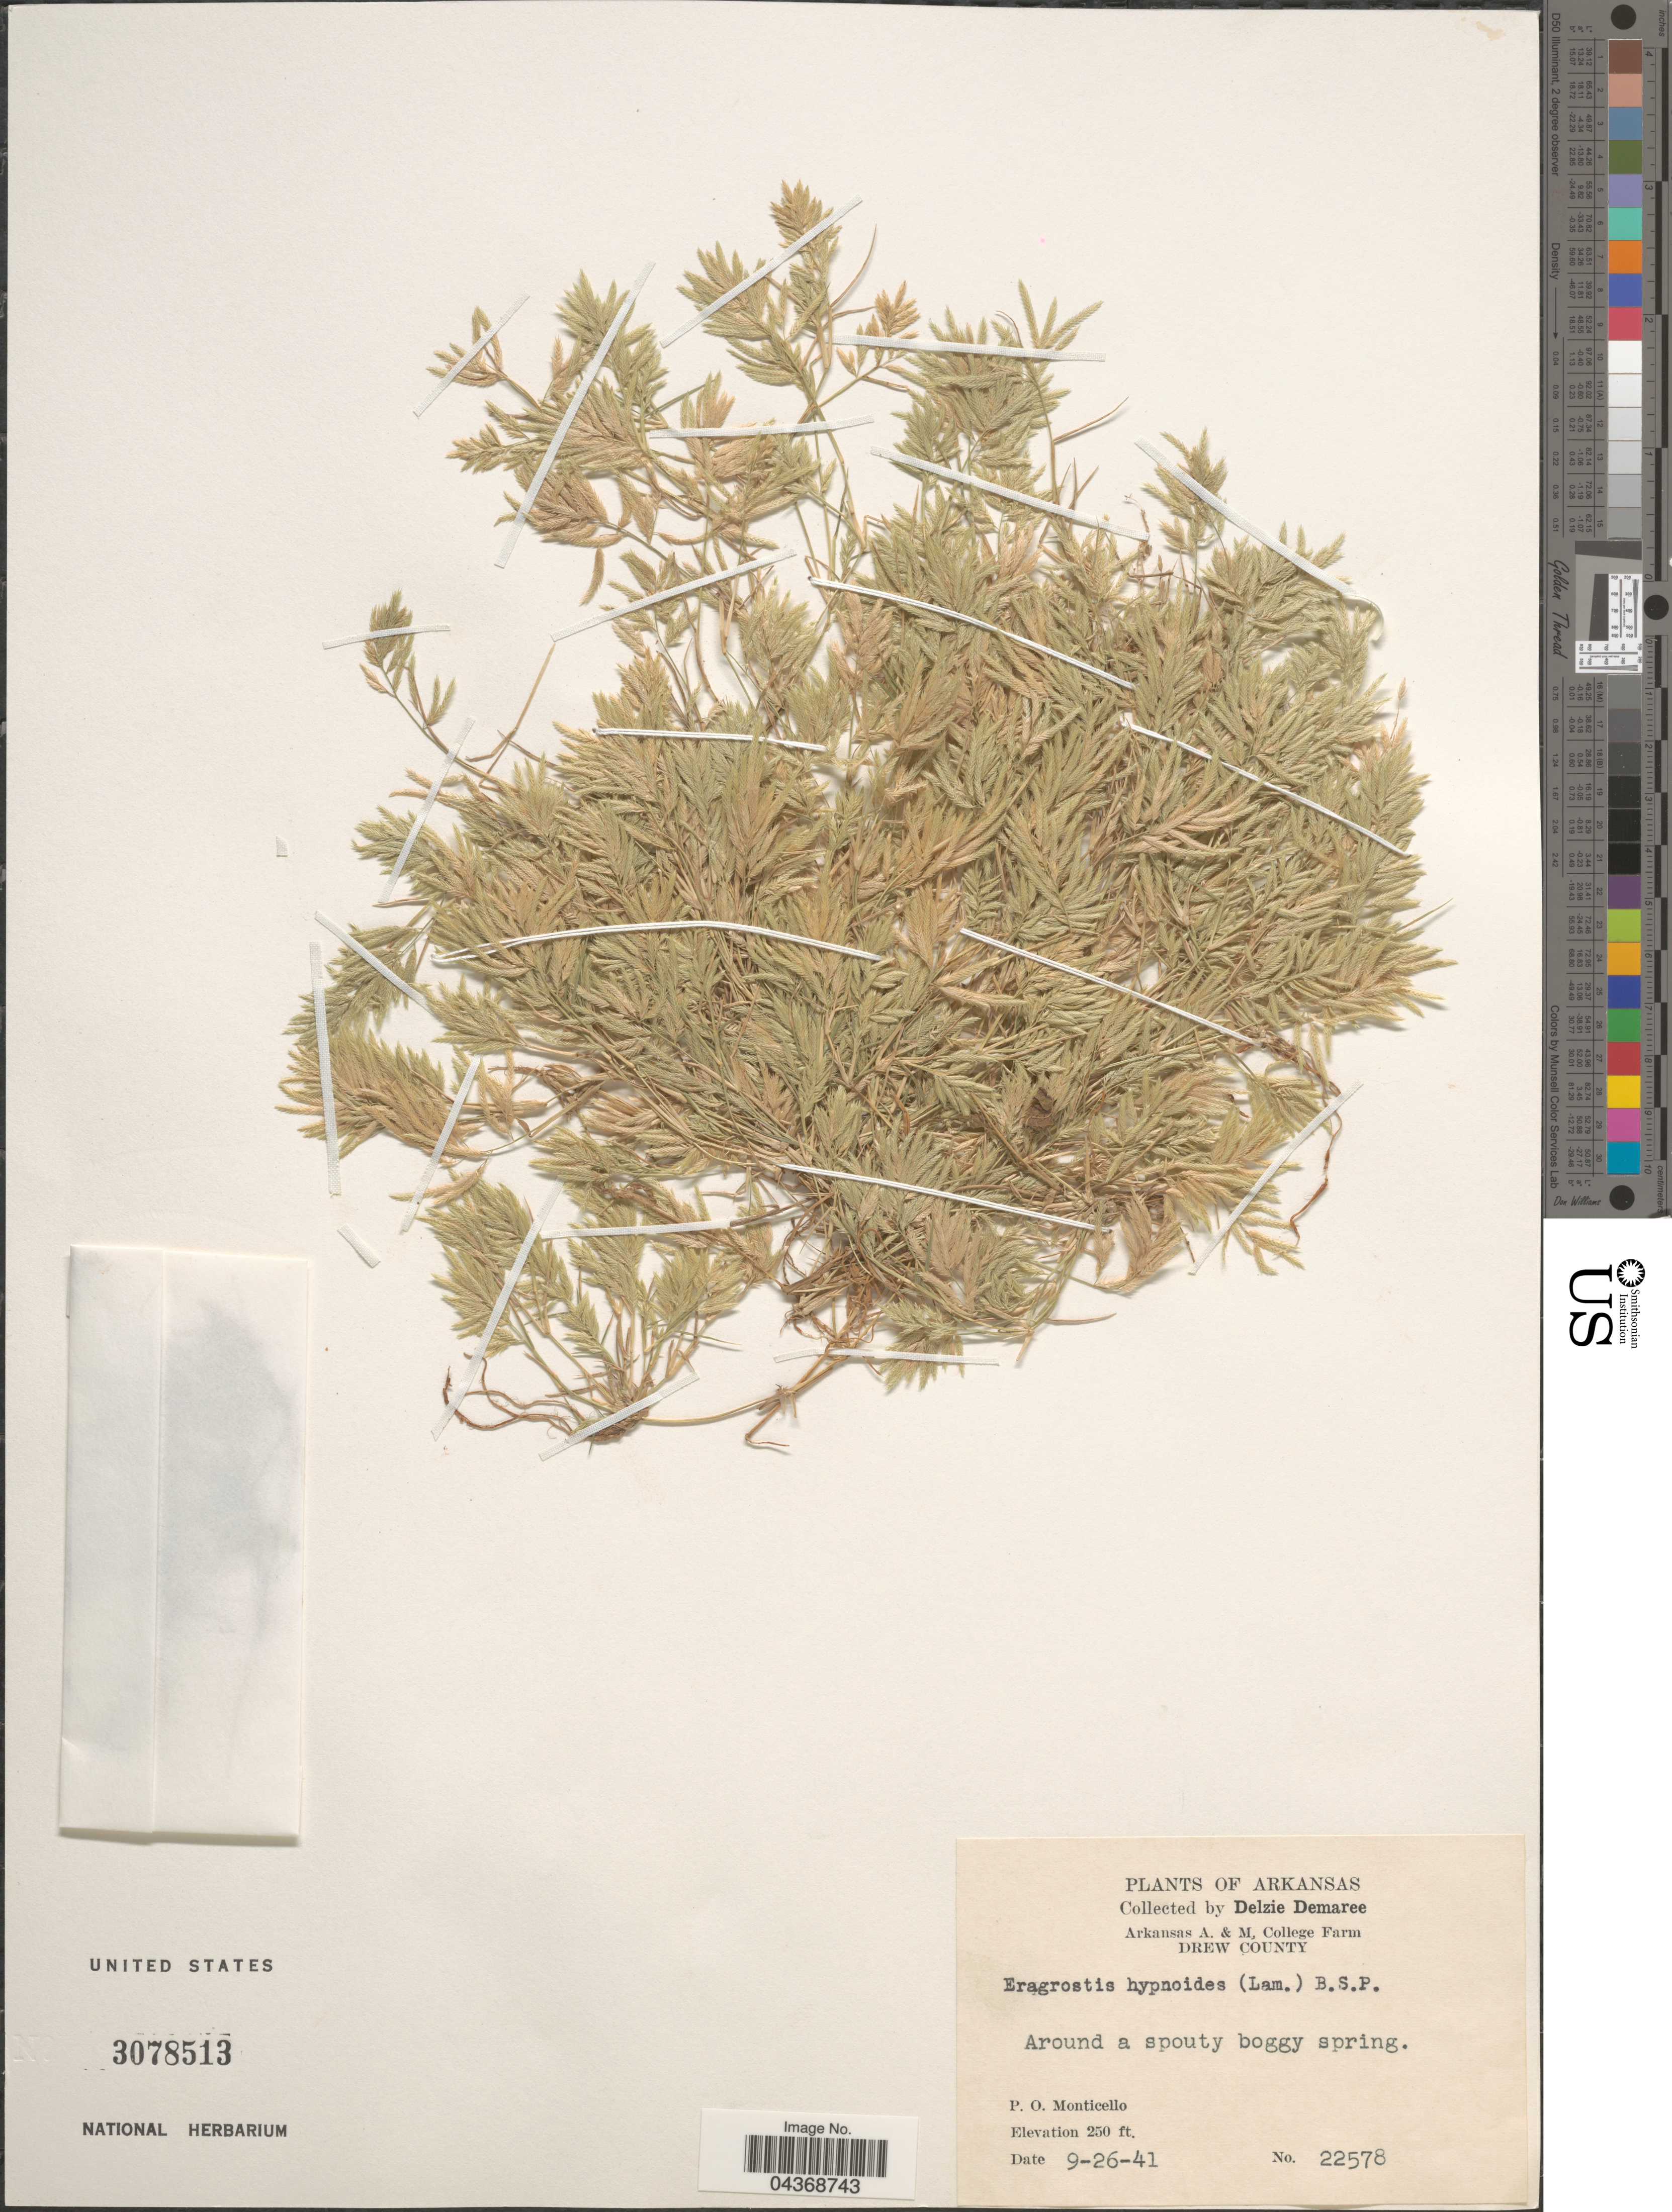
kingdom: Plantae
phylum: Tracheophyta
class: Liliopsida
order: Poales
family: Poaceae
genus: Eragrostis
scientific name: Eragrostis hypnoides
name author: (Lam.) Britton, Stearns & Poggenb.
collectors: D. Demaree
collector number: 22578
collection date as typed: Transcribed d/m/y: 26/9/41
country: United States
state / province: Arkansas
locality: Arkansas A. & M. College Farm. Drew County. P. O. Monticello.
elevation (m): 76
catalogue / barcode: US 3078513